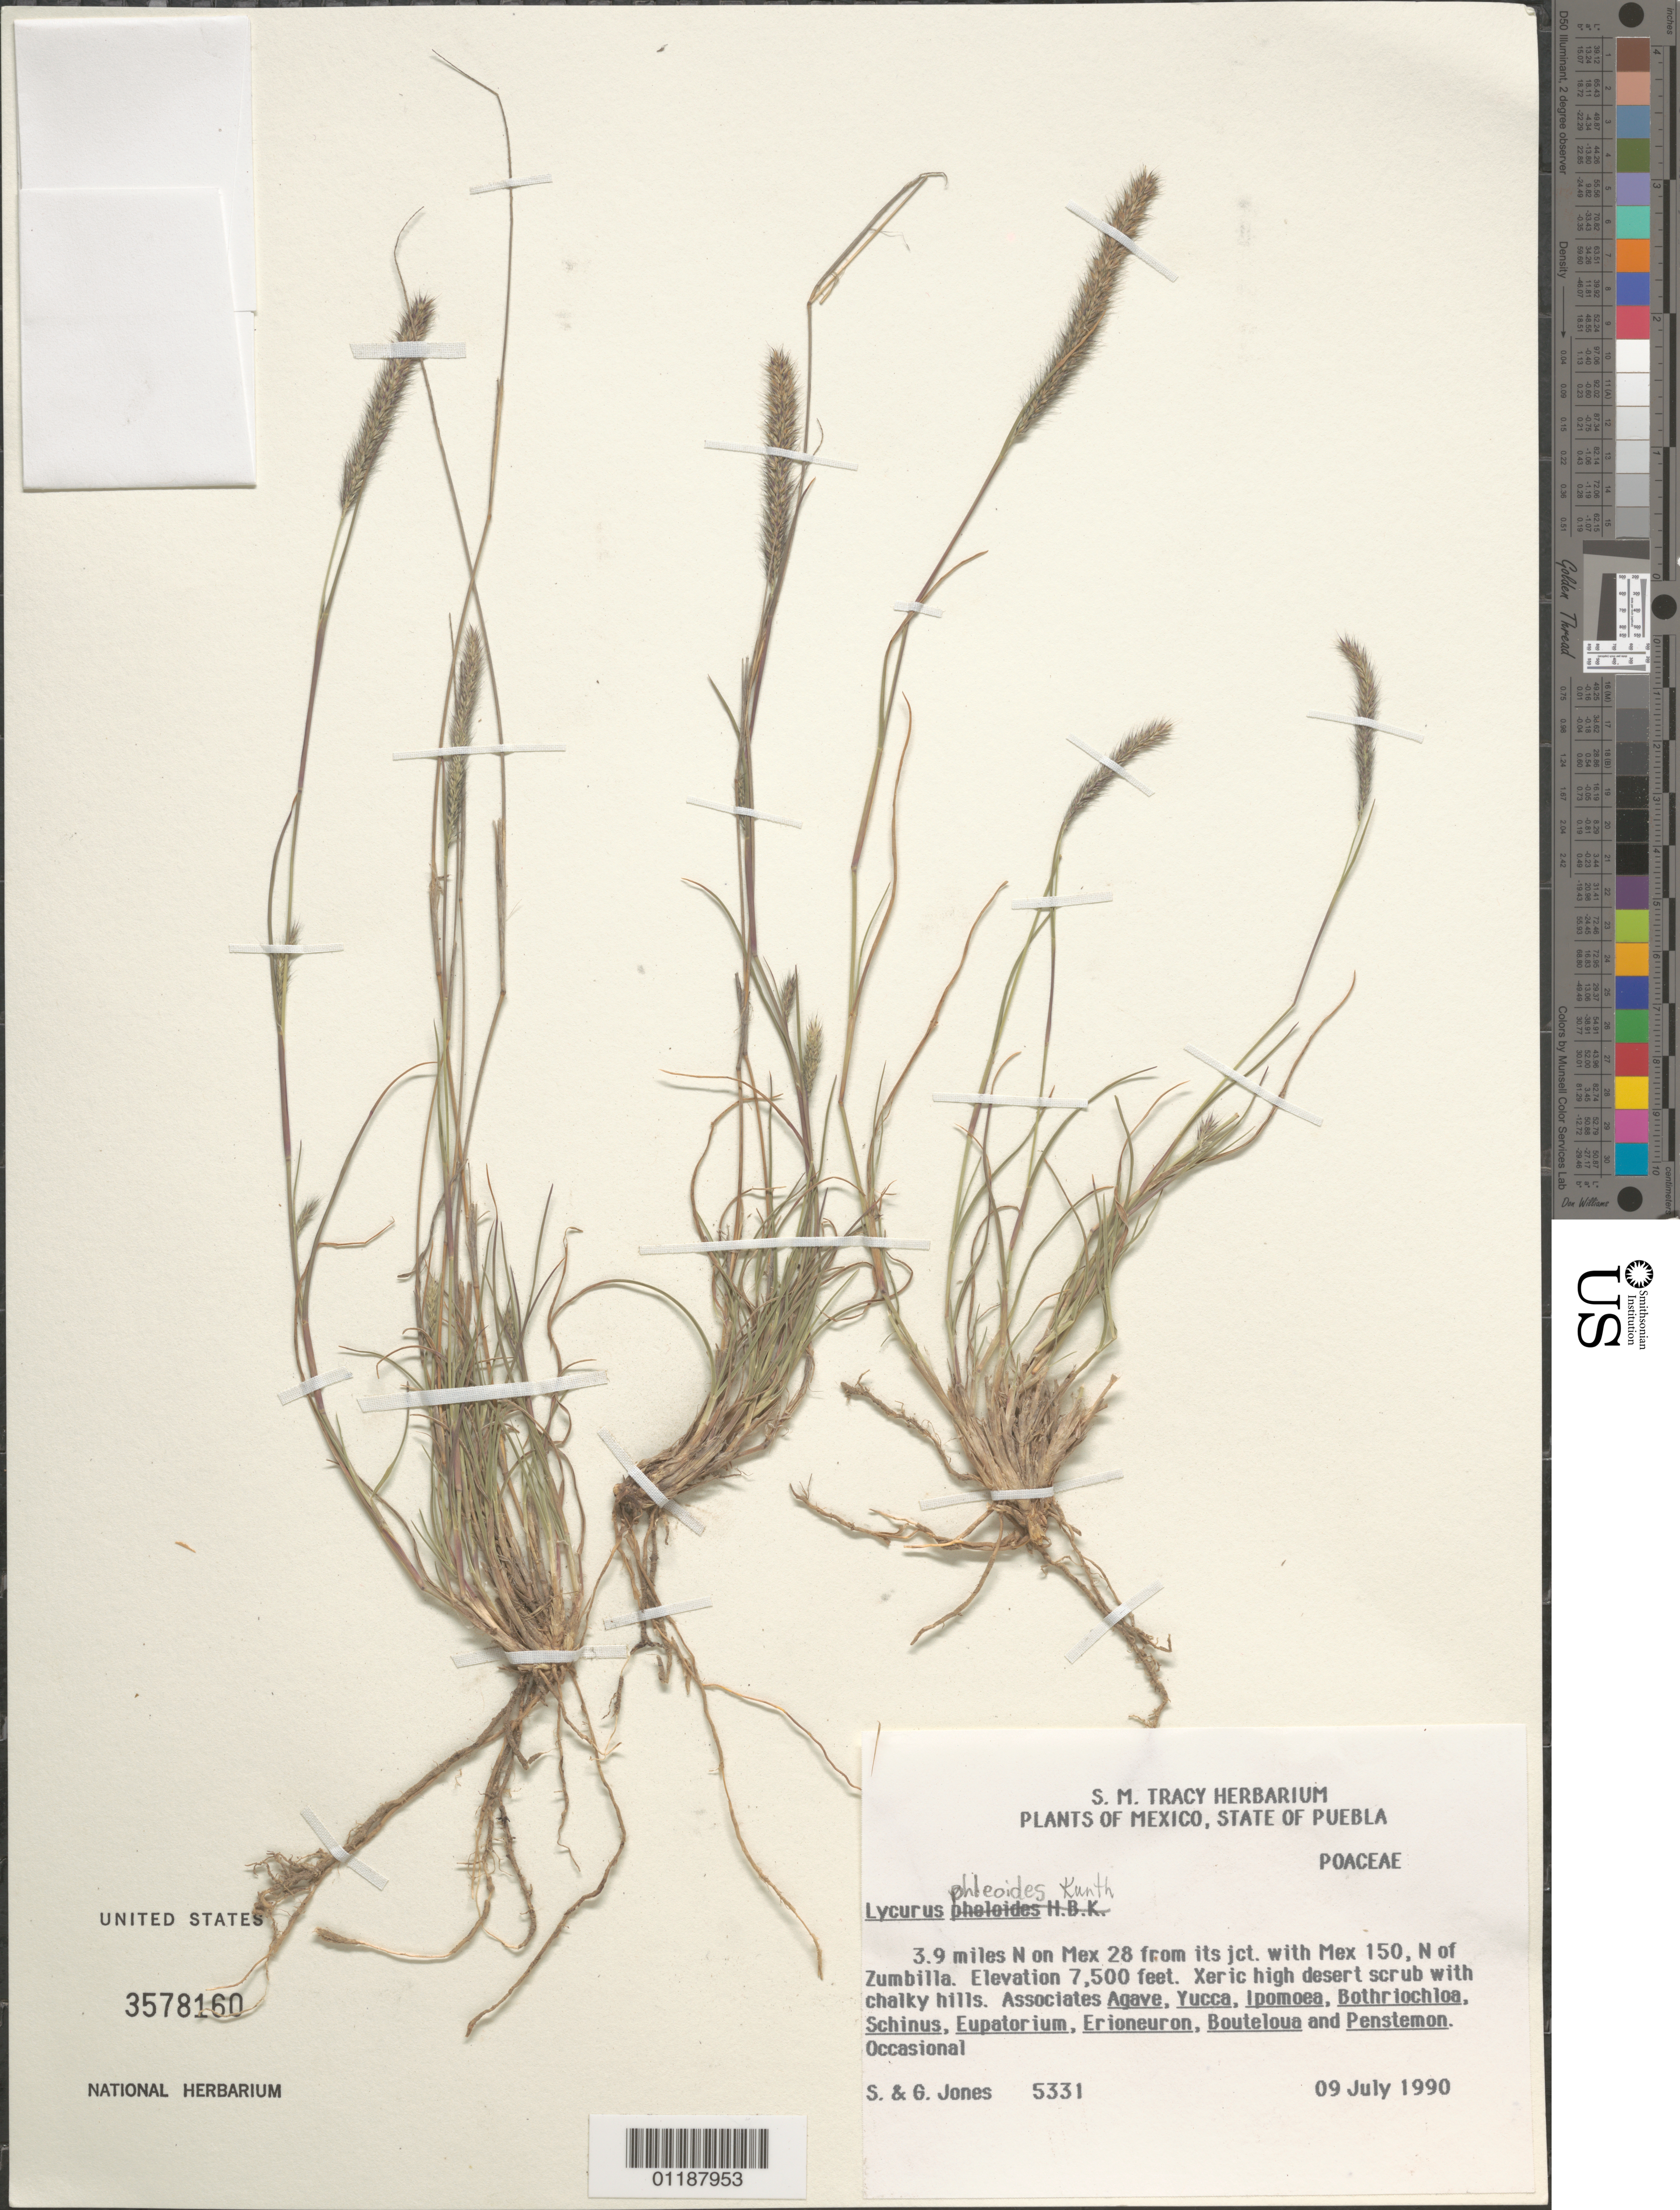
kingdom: Plantae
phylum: Tracheophyta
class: Liliopsida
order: Poales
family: Poaceae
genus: Lycurus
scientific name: Lycurus phleoides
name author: Kunth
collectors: S. Jones & G. Jones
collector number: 5331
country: Mexico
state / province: Puebla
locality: N of Mex 28 from its jct. with Mex 150, N of Zumbilla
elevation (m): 2286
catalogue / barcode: US 3578160